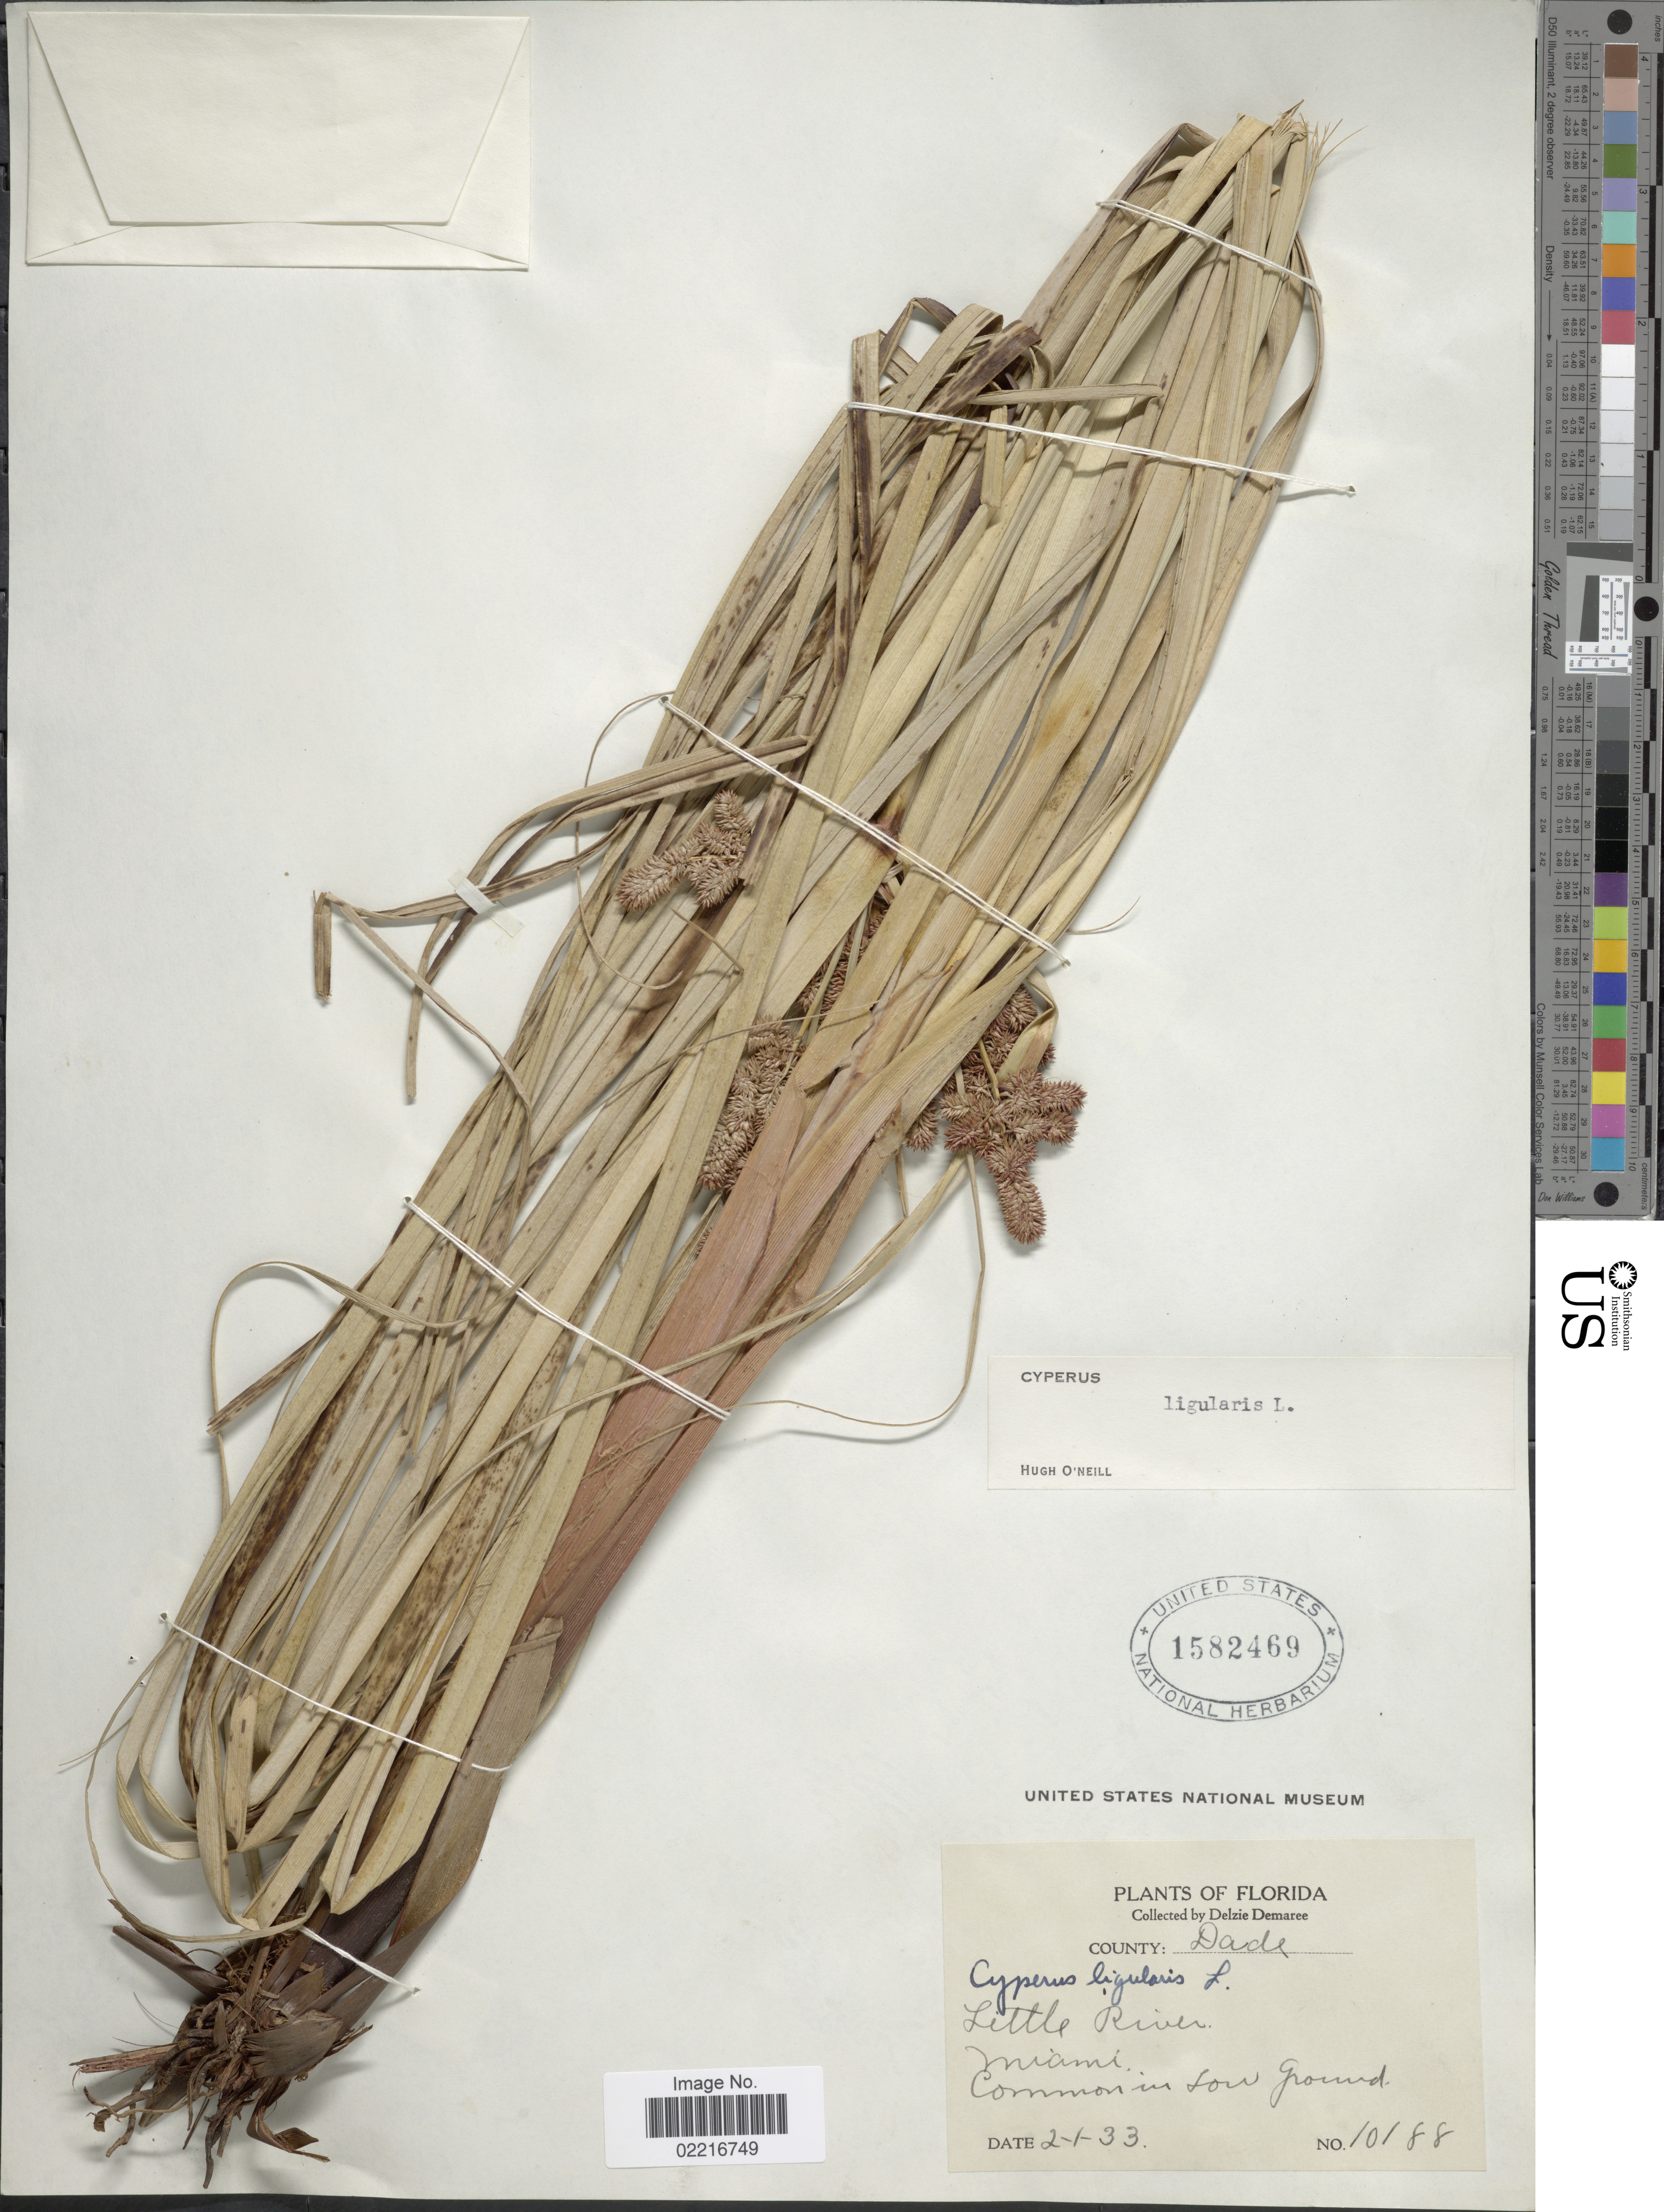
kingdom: Plantae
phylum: Tracheophyta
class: Liliopsida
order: Poales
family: Cyperaceae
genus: Cyperus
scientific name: Cyperus ligularis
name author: L.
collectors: D. Demaree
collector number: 10188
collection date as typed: Transcribed d/m/y: 1/2/33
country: United States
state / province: Florida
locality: County: Dade. Little River, Miami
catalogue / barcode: US 1582469